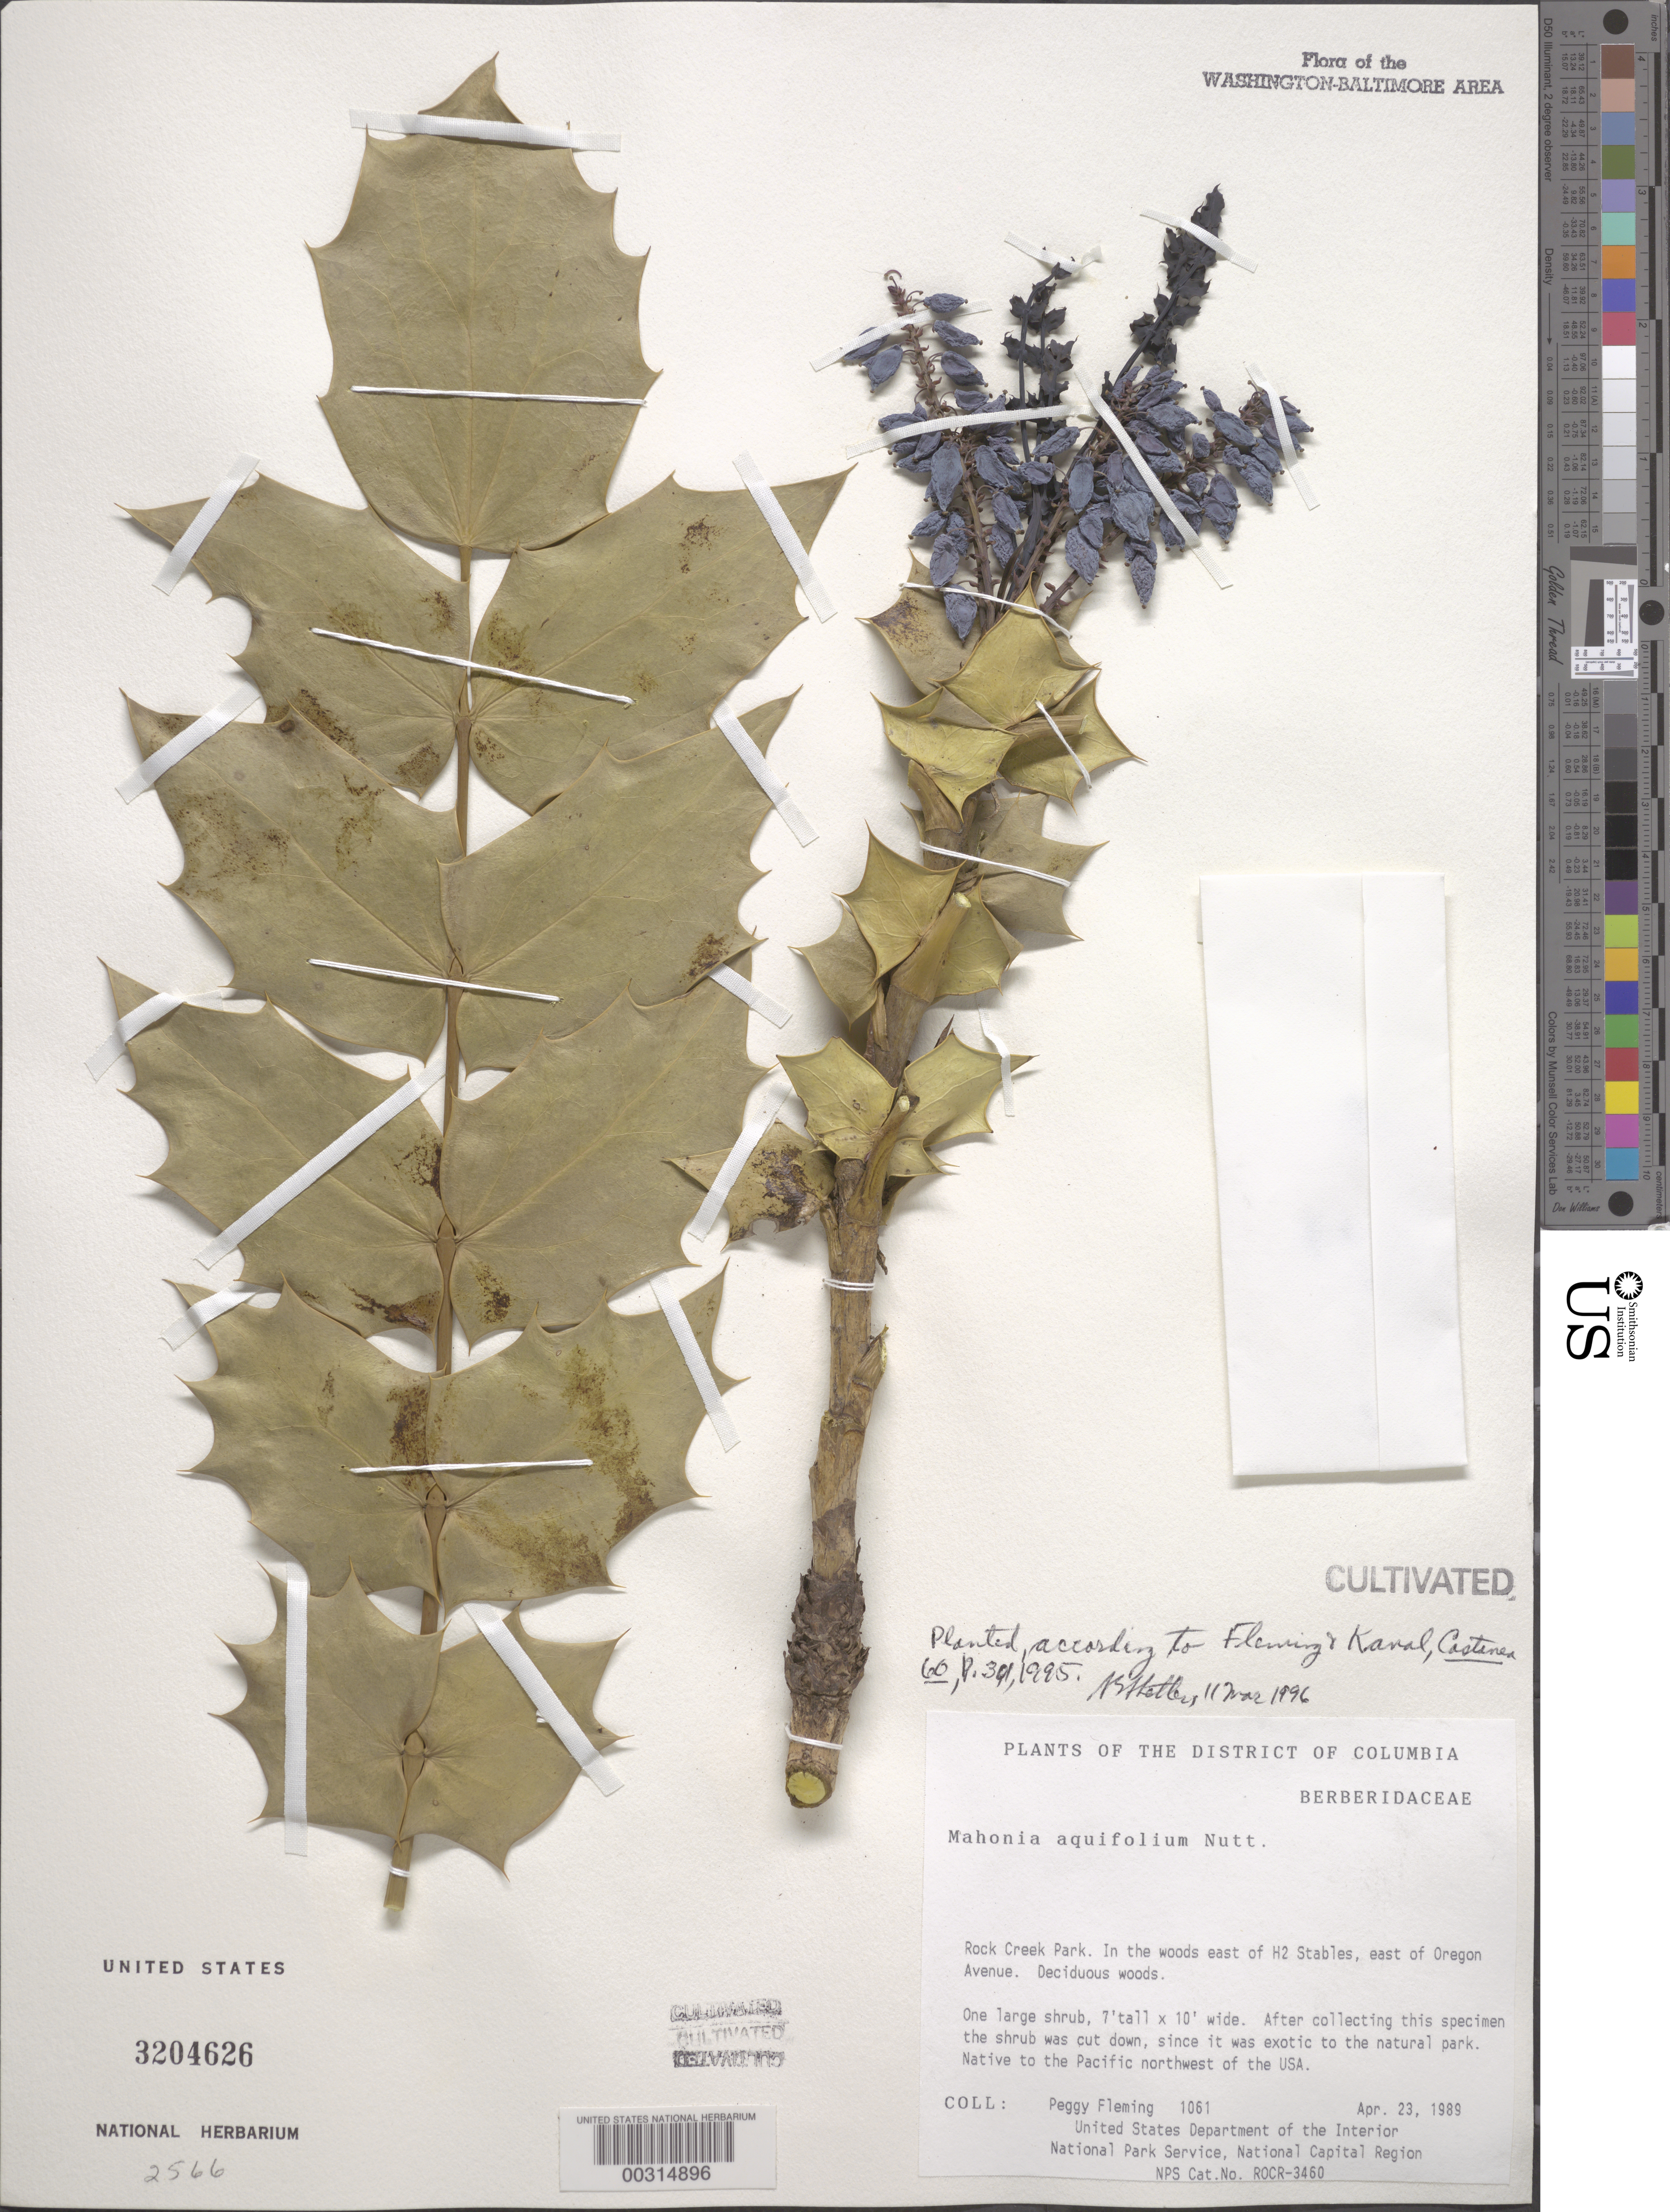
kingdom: Plantae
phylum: Tracheophyta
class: Magnoliopsida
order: Ranunculales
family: Berberidaceae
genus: Mahonia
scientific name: Mahonia aquifolium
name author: (Pursh) Nutt.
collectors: P. Fleming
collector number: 1061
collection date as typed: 23 Apr 1989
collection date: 1989-04-23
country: United States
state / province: District of Columbia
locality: Rock Creek Park, E of H2 Stables, E of Oregon Ave Rock Creek Park & vicinity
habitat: Deciduous woods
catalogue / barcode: US 3204626